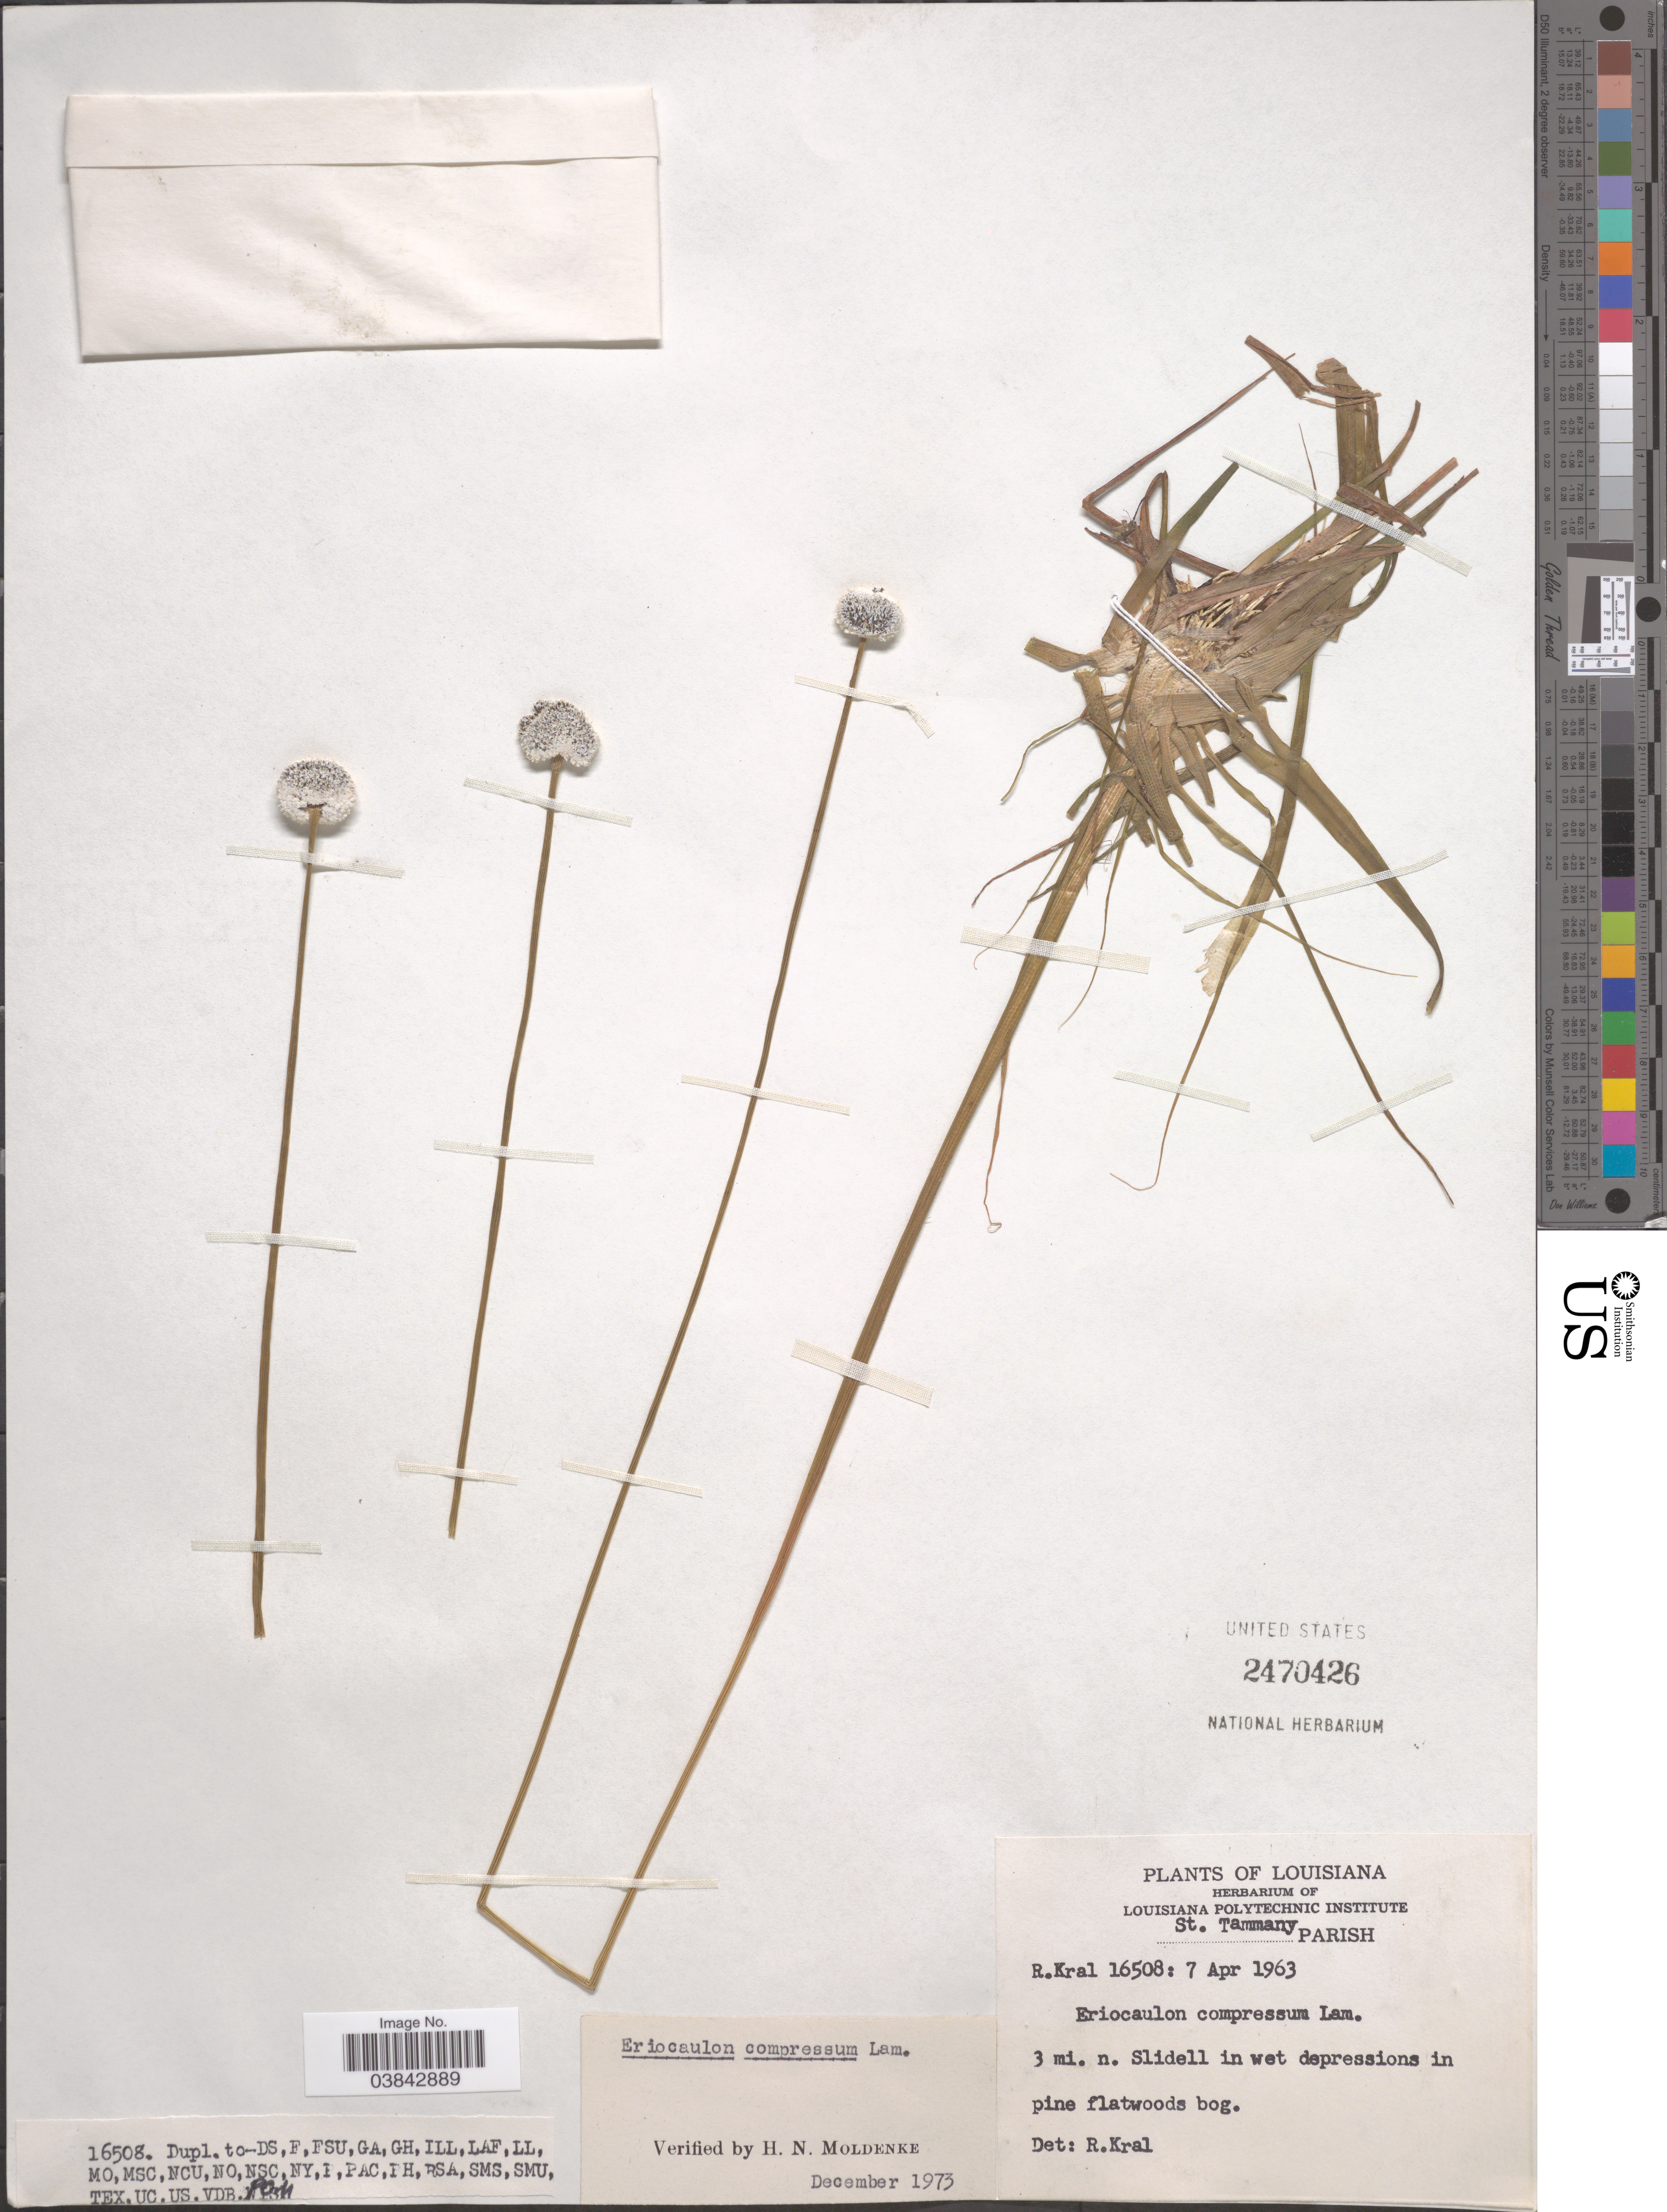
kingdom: Plantae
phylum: Tracheophyta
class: Liliopsida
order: Poales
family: Eriocaulaceae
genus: Eriocaulon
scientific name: Eriocaulon compressum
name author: Lam.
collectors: R. Kral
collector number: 16508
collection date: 1963-04-07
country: United States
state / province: Louisiana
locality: St. Tammany Parish. 3 mi. n. Slidell.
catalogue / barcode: US 2470426